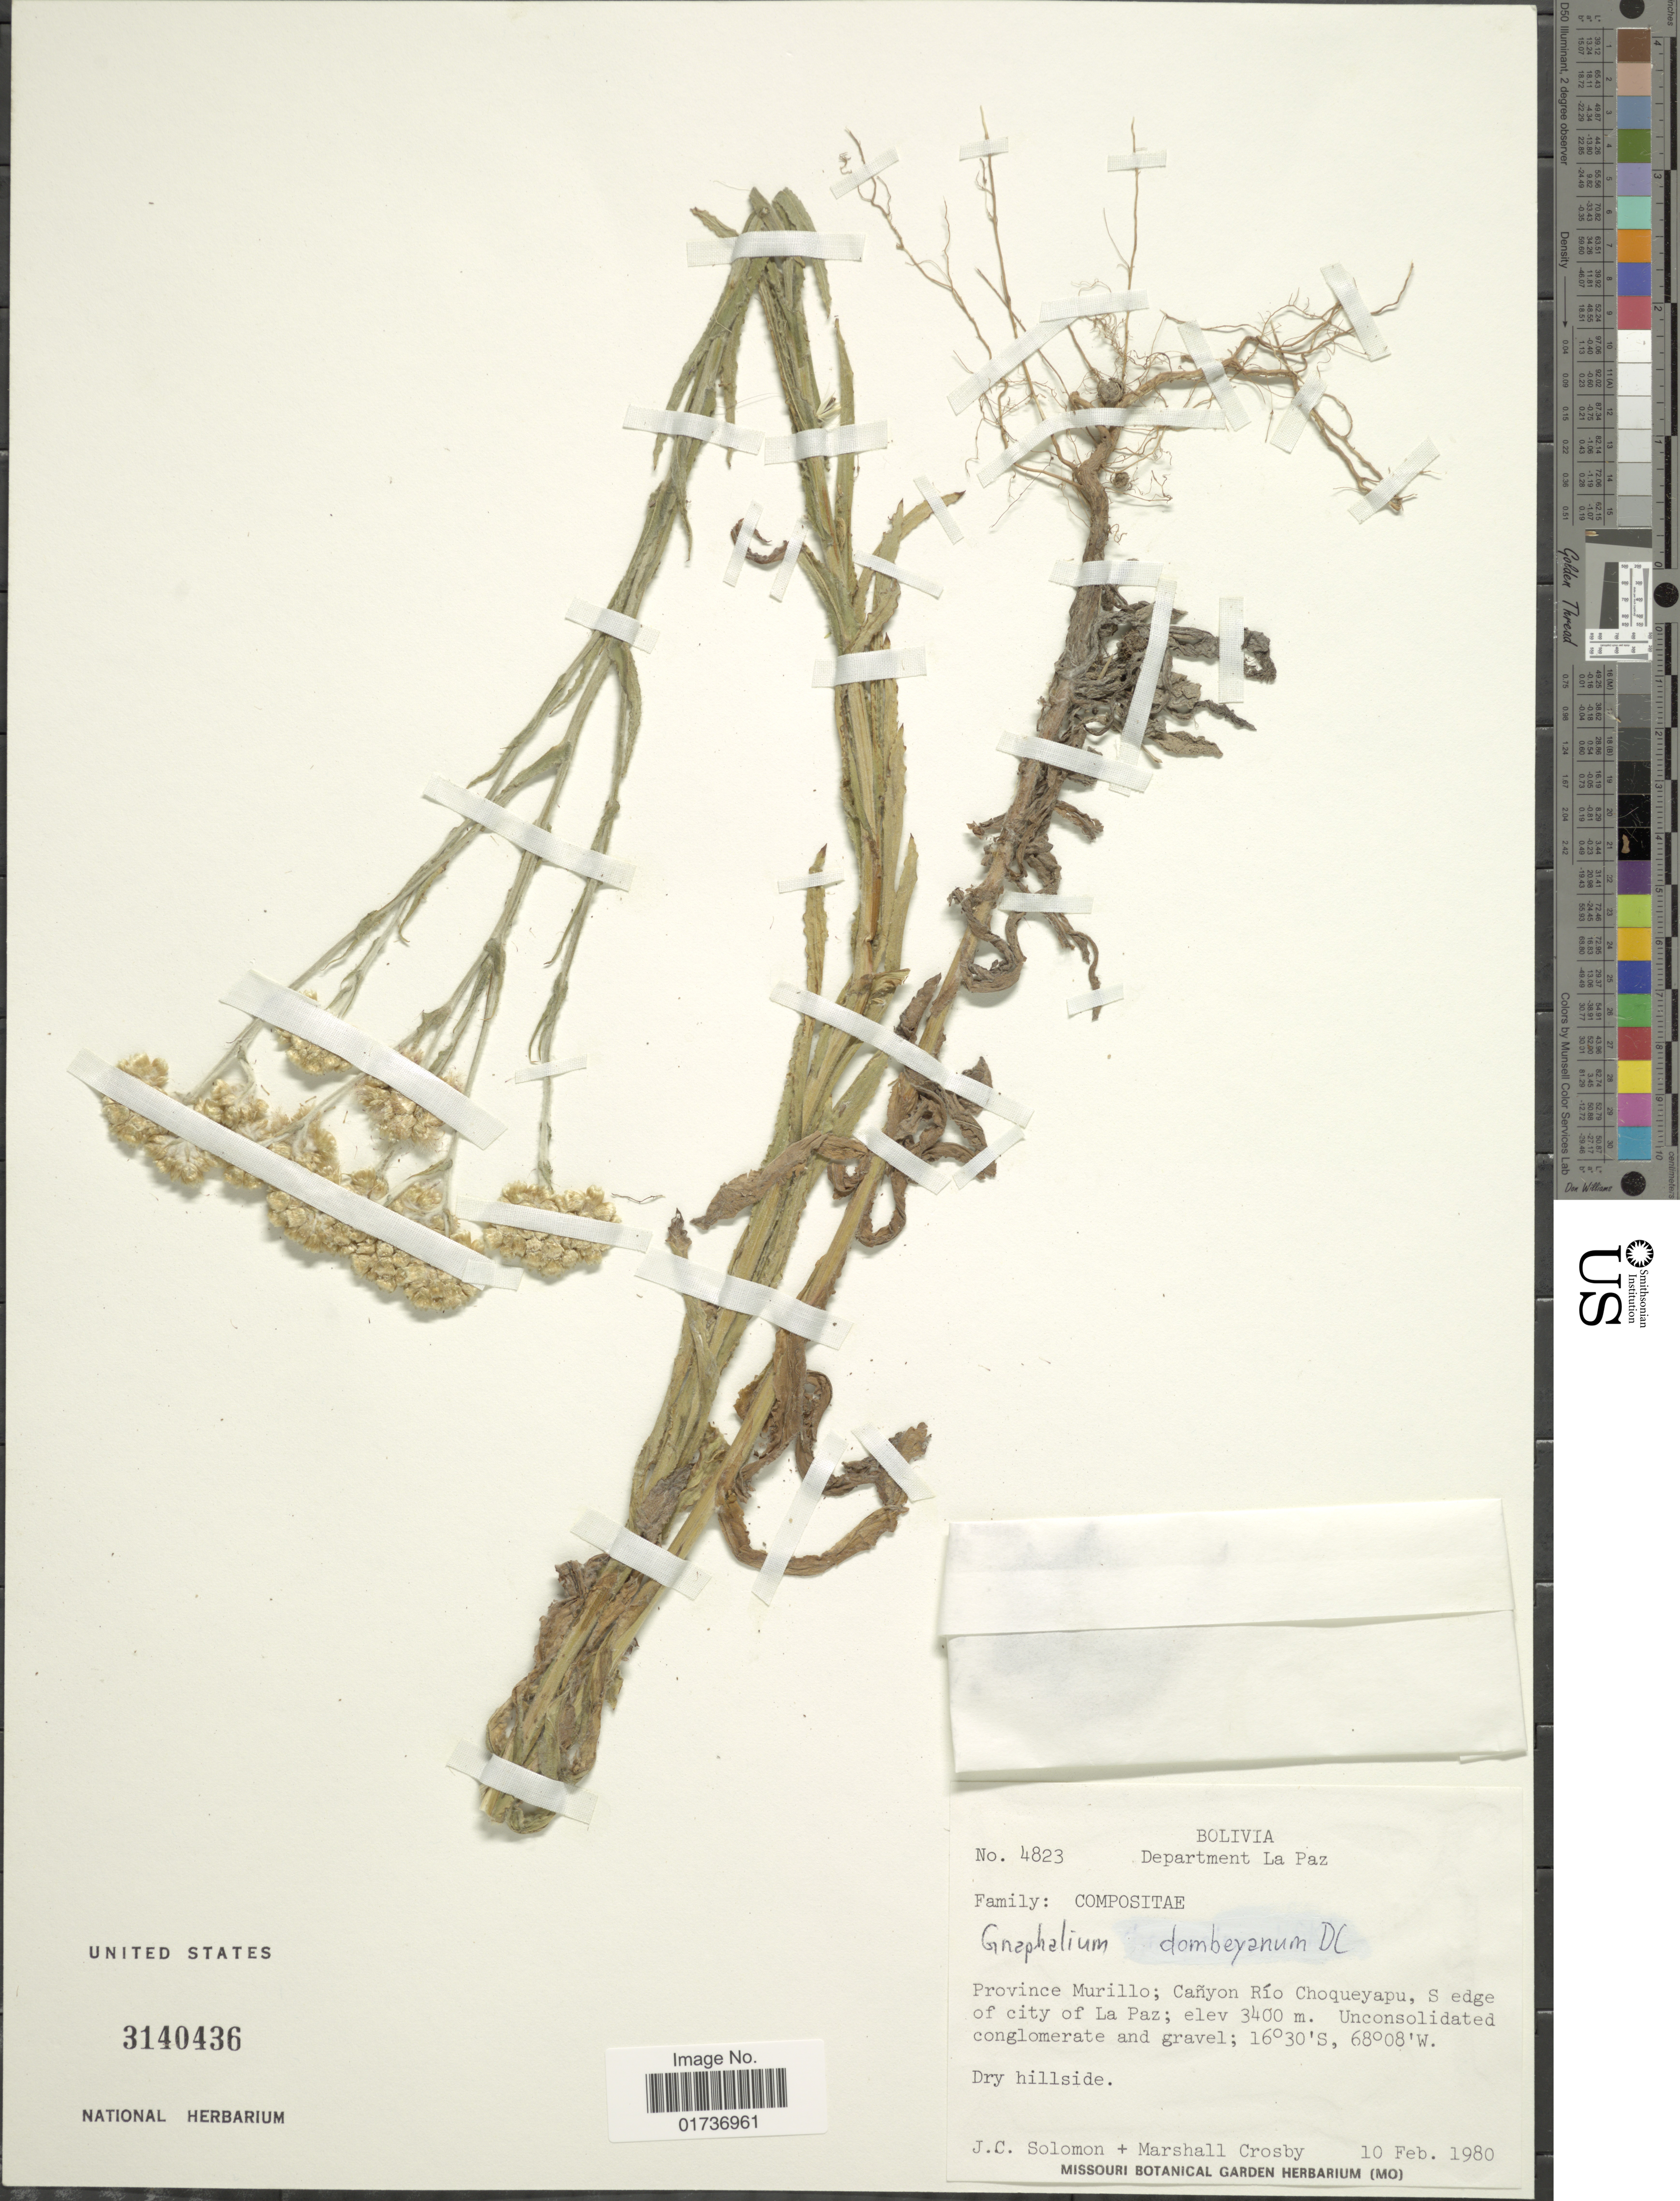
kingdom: Plantae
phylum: Tracheophyta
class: Magnoliopsida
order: Asterales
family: Asteraceae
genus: Gnaphalium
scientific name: Gnaphalium dombeyanum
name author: DC.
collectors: J. C. Solomon & M. R. Crosby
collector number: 4823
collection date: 1980-02-10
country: Bolivia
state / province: La Paz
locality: Department La Paz, Province Murillo; Cañyon Río Choqueyapu, S edge of city of La Paz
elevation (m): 3400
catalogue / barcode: US 3140436